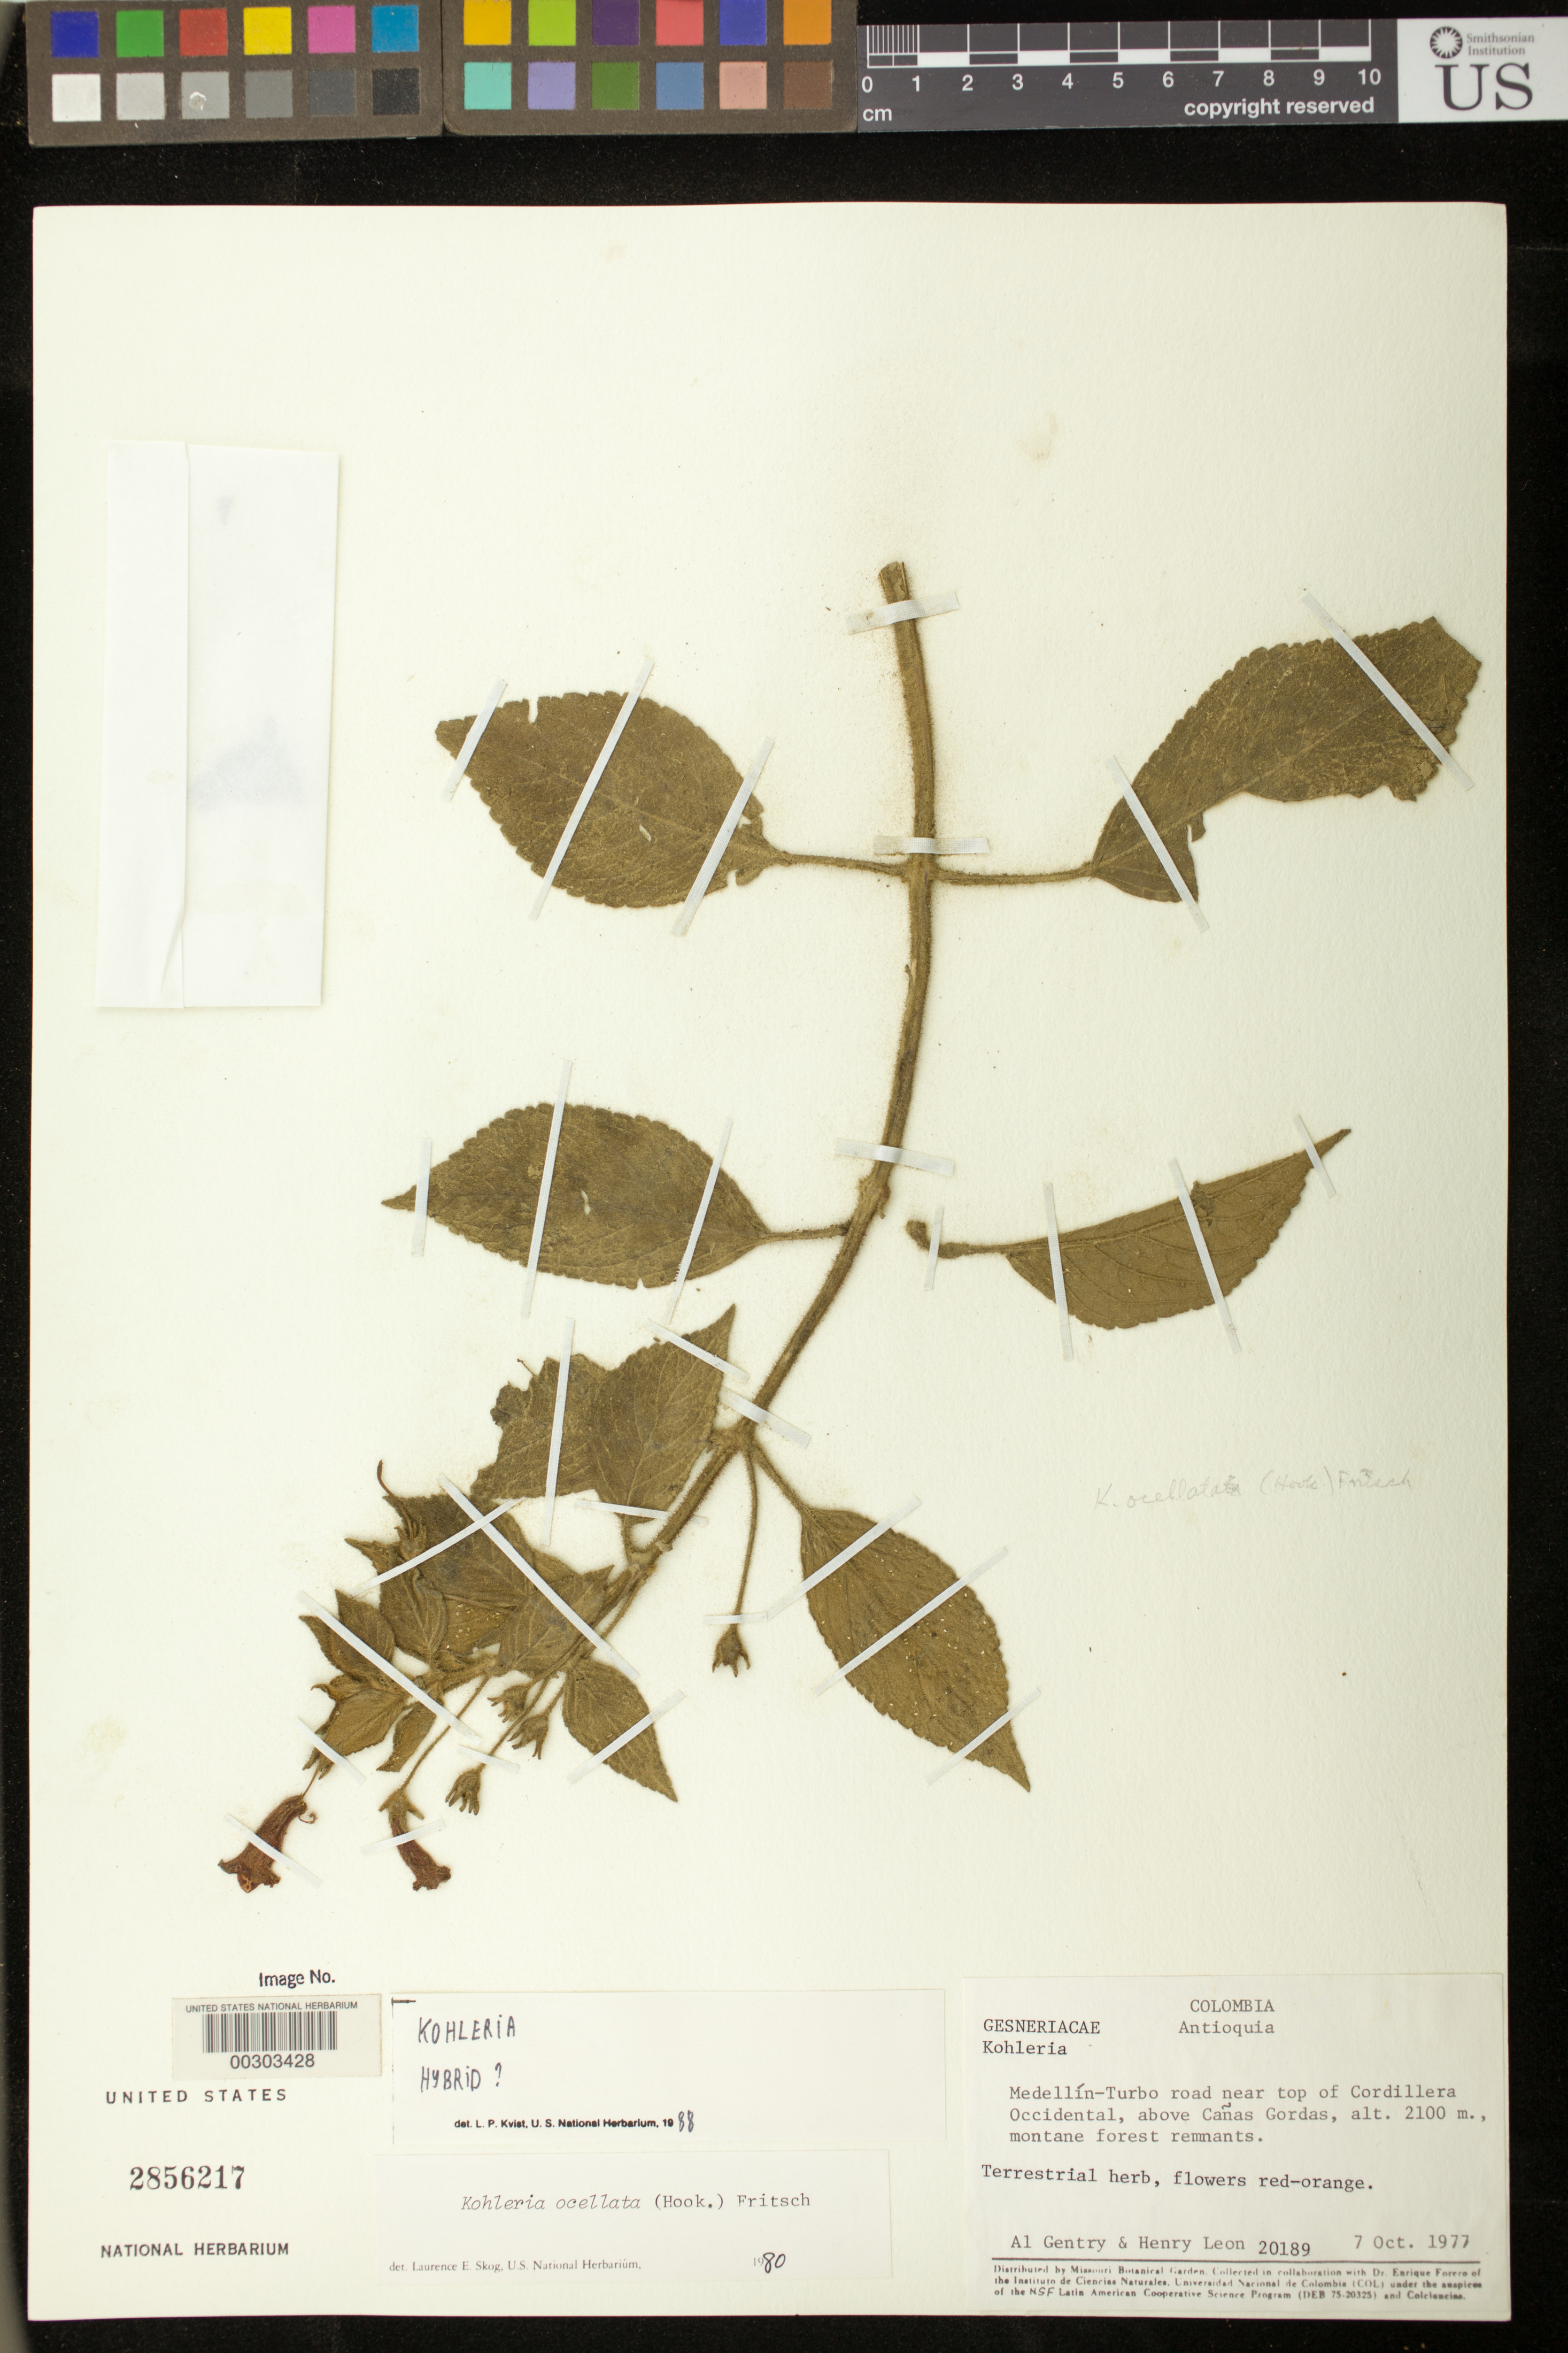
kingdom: Plantae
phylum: Tracheophyta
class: Magnoliopsida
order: Lamiales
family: Gesneriaceae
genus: Kohleria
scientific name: Kohleria sp.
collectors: A. H. Gentry & H. Leon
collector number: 20189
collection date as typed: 07 Oct 1977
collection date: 1977-10-07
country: Colombia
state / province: Antioquia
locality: Medellin-Turbo road near top of Cordillera Occidental, above Canas Gordas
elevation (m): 2100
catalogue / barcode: US 2856217